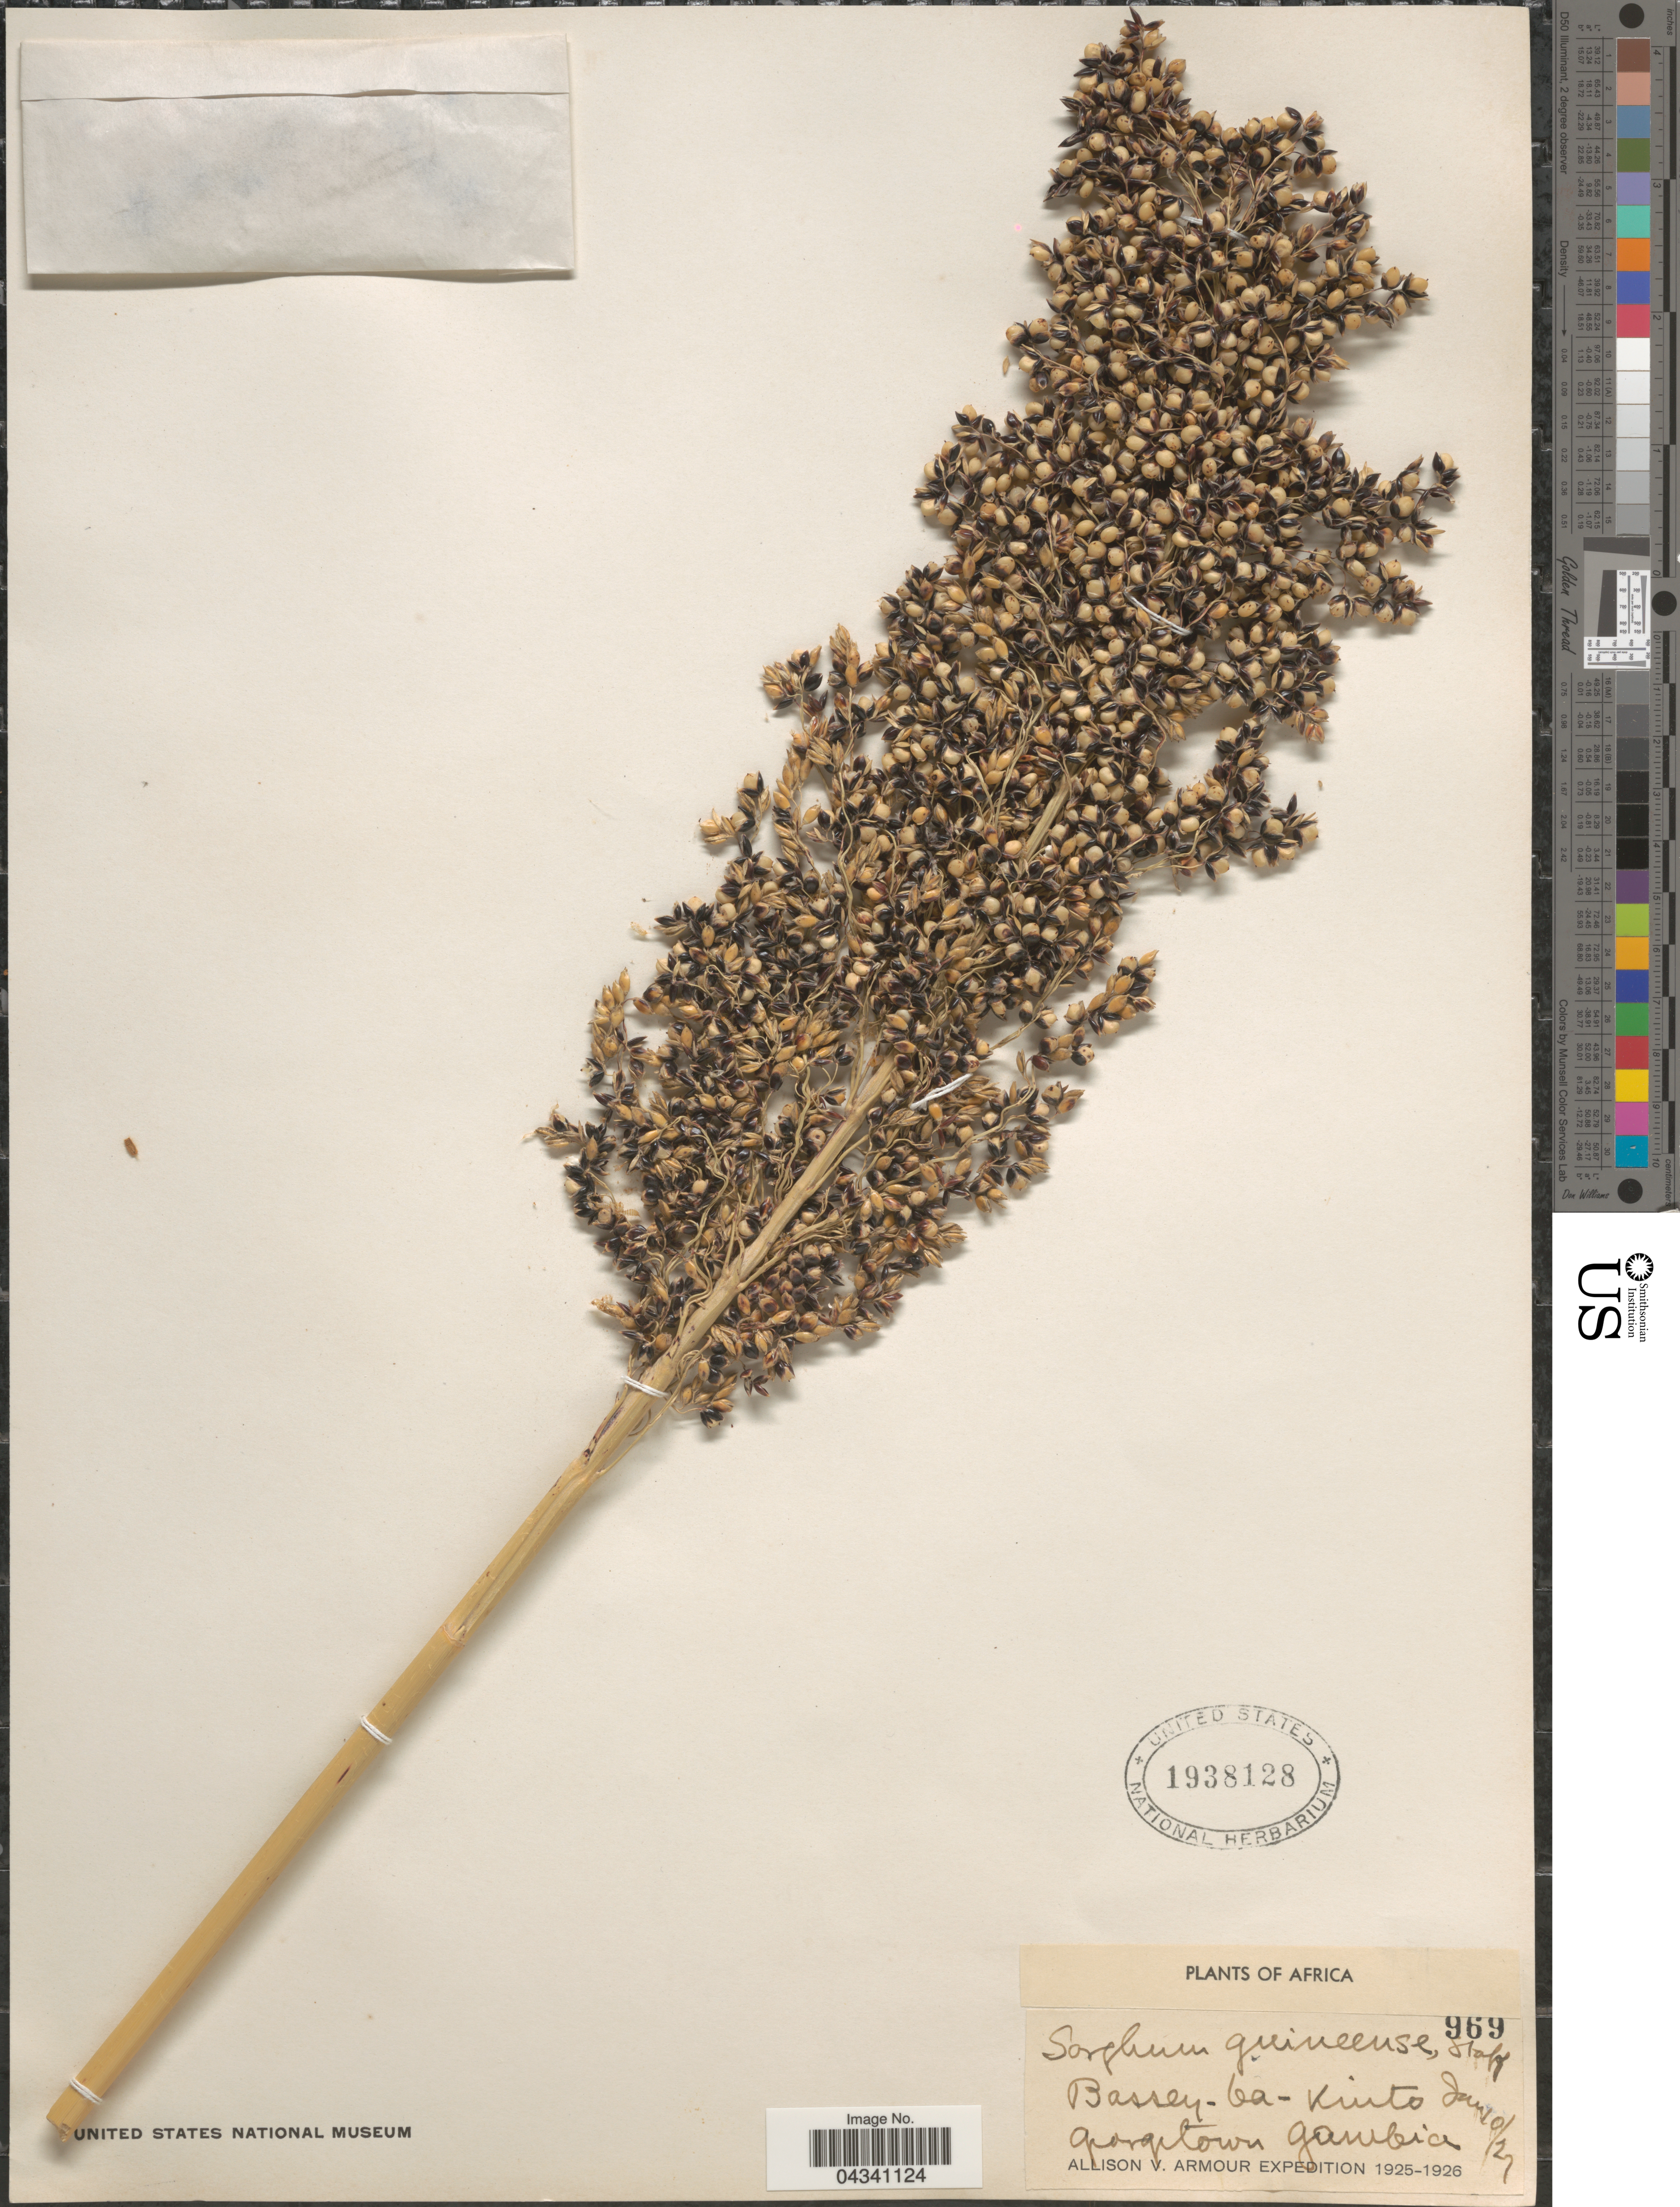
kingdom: Plantae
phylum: Tracheophyta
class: Liliopsida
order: Poales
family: Poaceae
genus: Sorghum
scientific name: Sorghum bicolor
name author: (L.) Moench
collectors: Allison V. Armour Expedition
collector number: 969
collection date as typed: Transcribed d/m/y: 10/1/27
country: Gambia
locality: Bassey-ba-Kinto. Georgetown.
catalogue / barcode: US 1938128